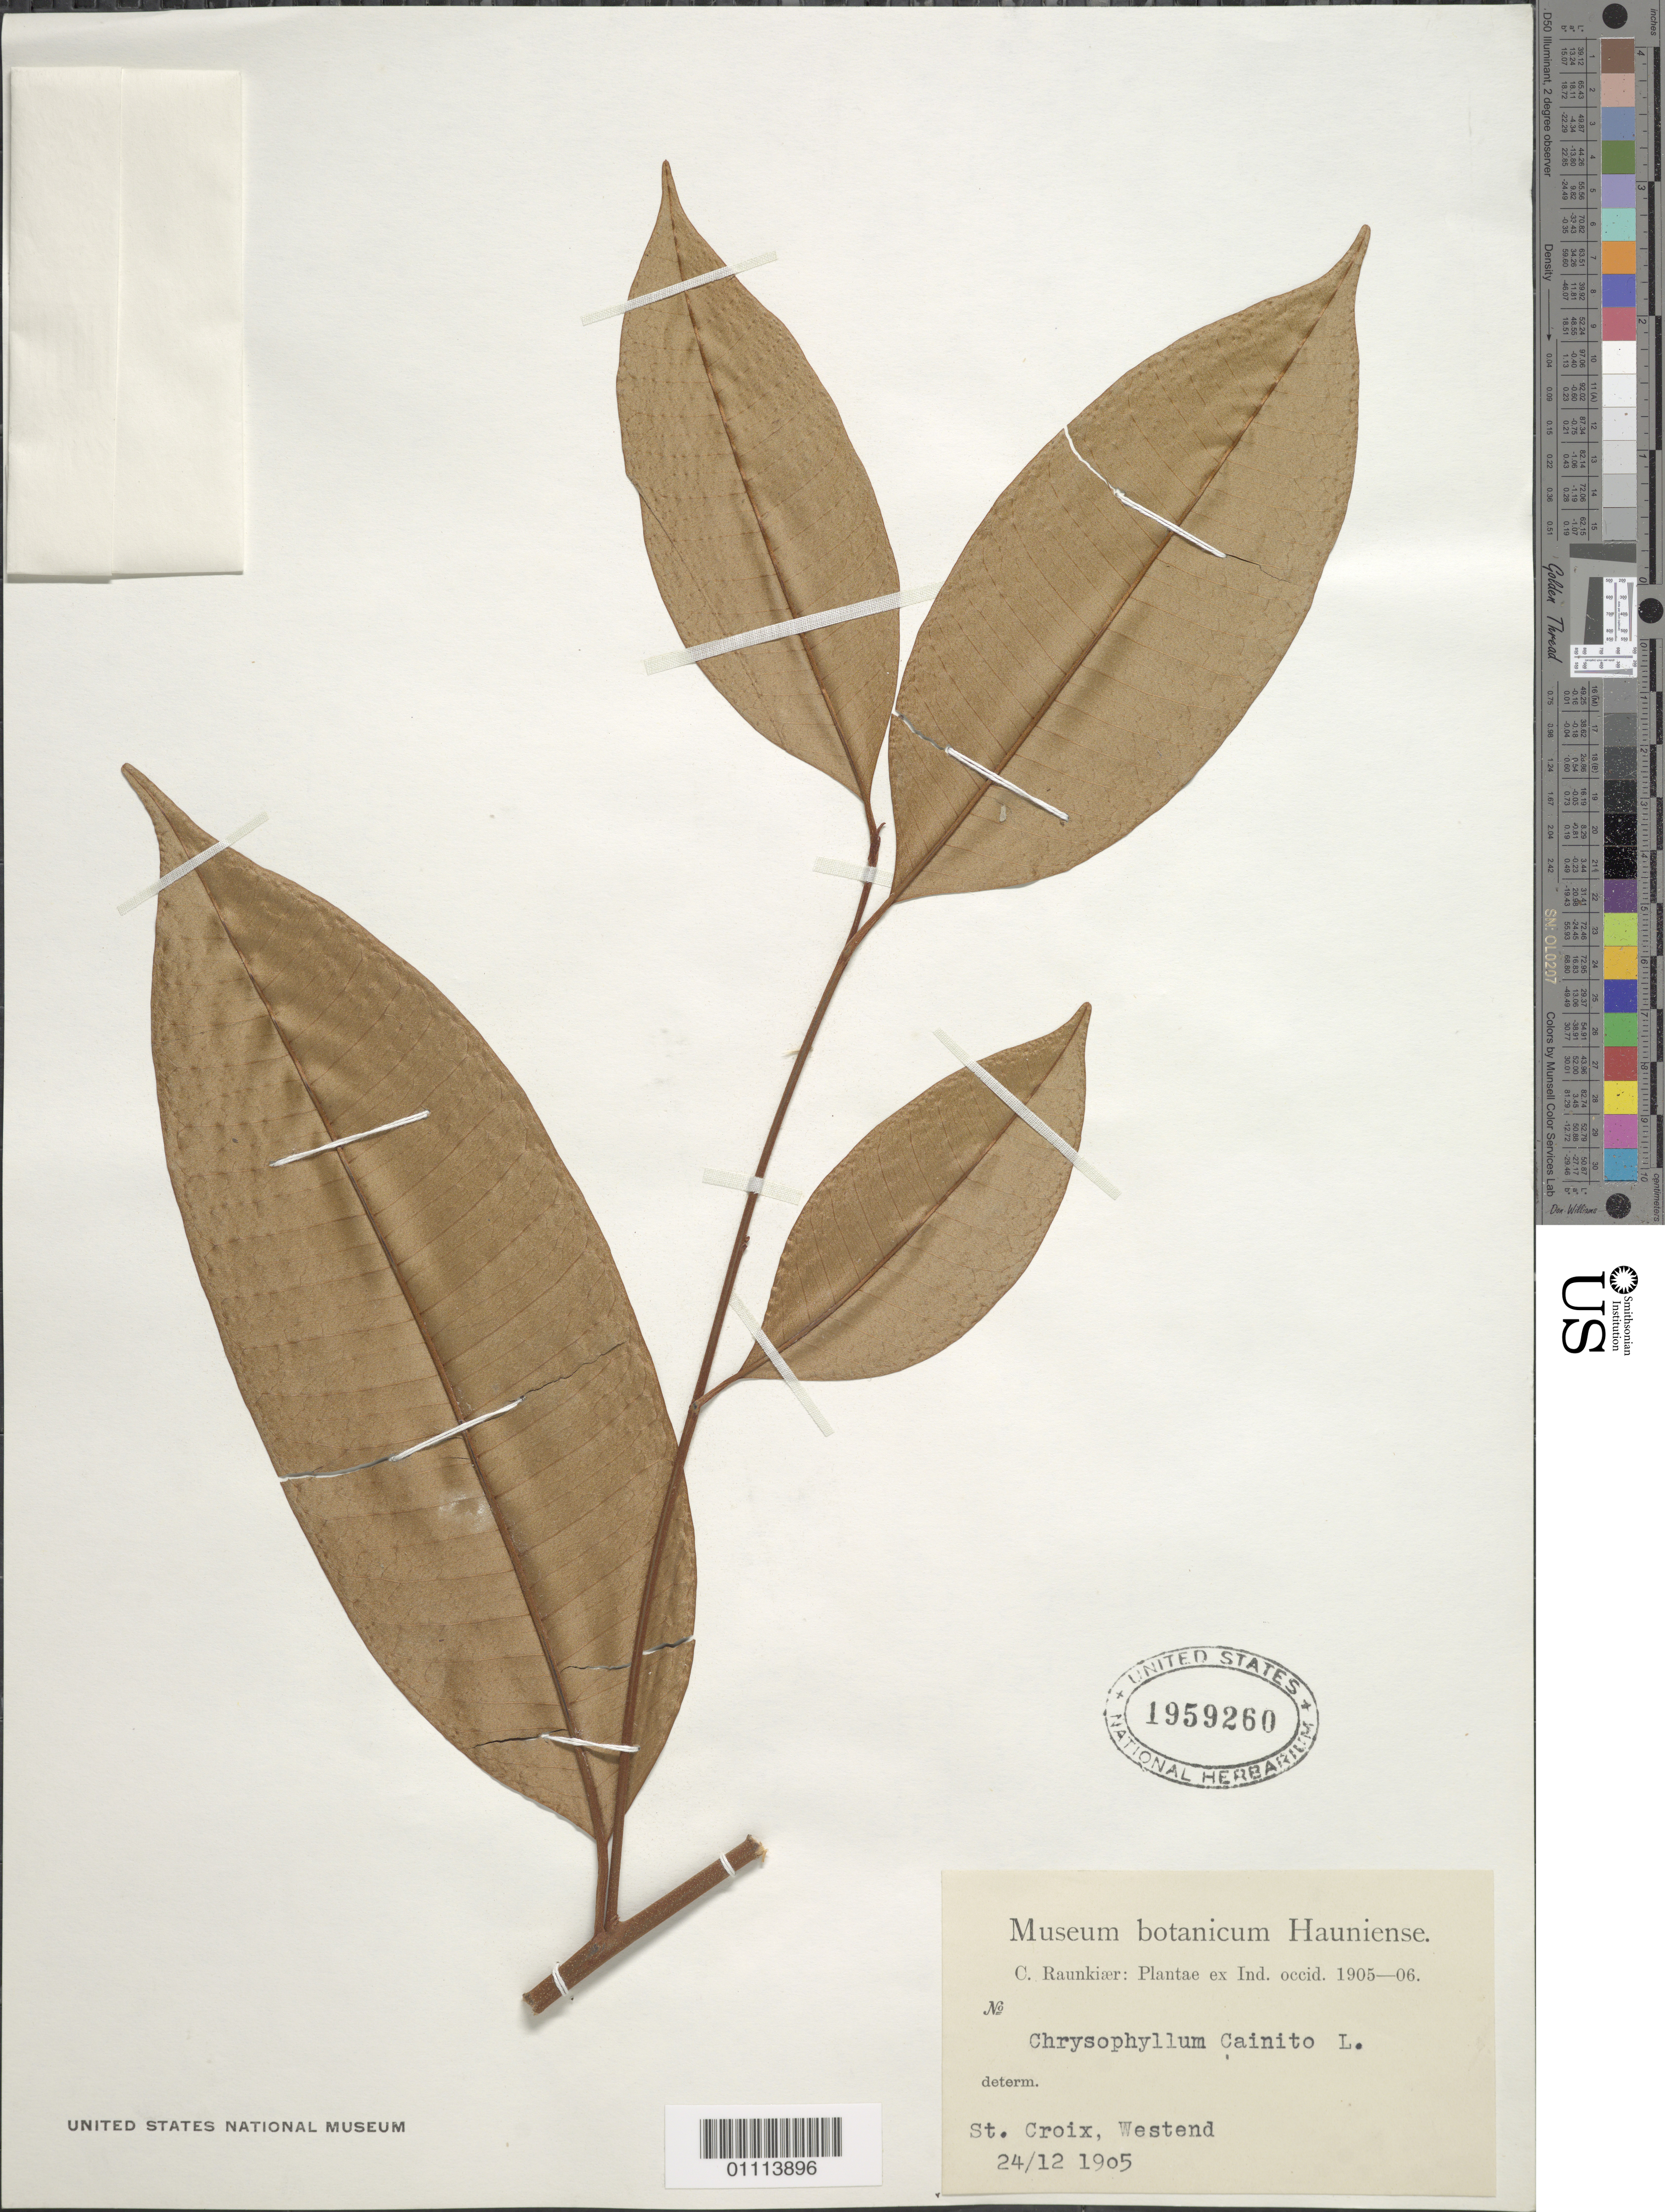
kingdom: Plantae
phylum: Tracheophyta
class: Magnoliopsida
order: Ericales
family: Sapotaceae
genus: Chrysophyllum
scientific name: Chrysophyllum cainito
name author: L.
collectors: C. Raunkiær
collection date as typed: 24 Dec 1905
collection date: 1905-12-24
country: U.S. Virgin Islands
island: St. Croix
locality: St. Croix, Westend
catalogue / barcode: US 1959260